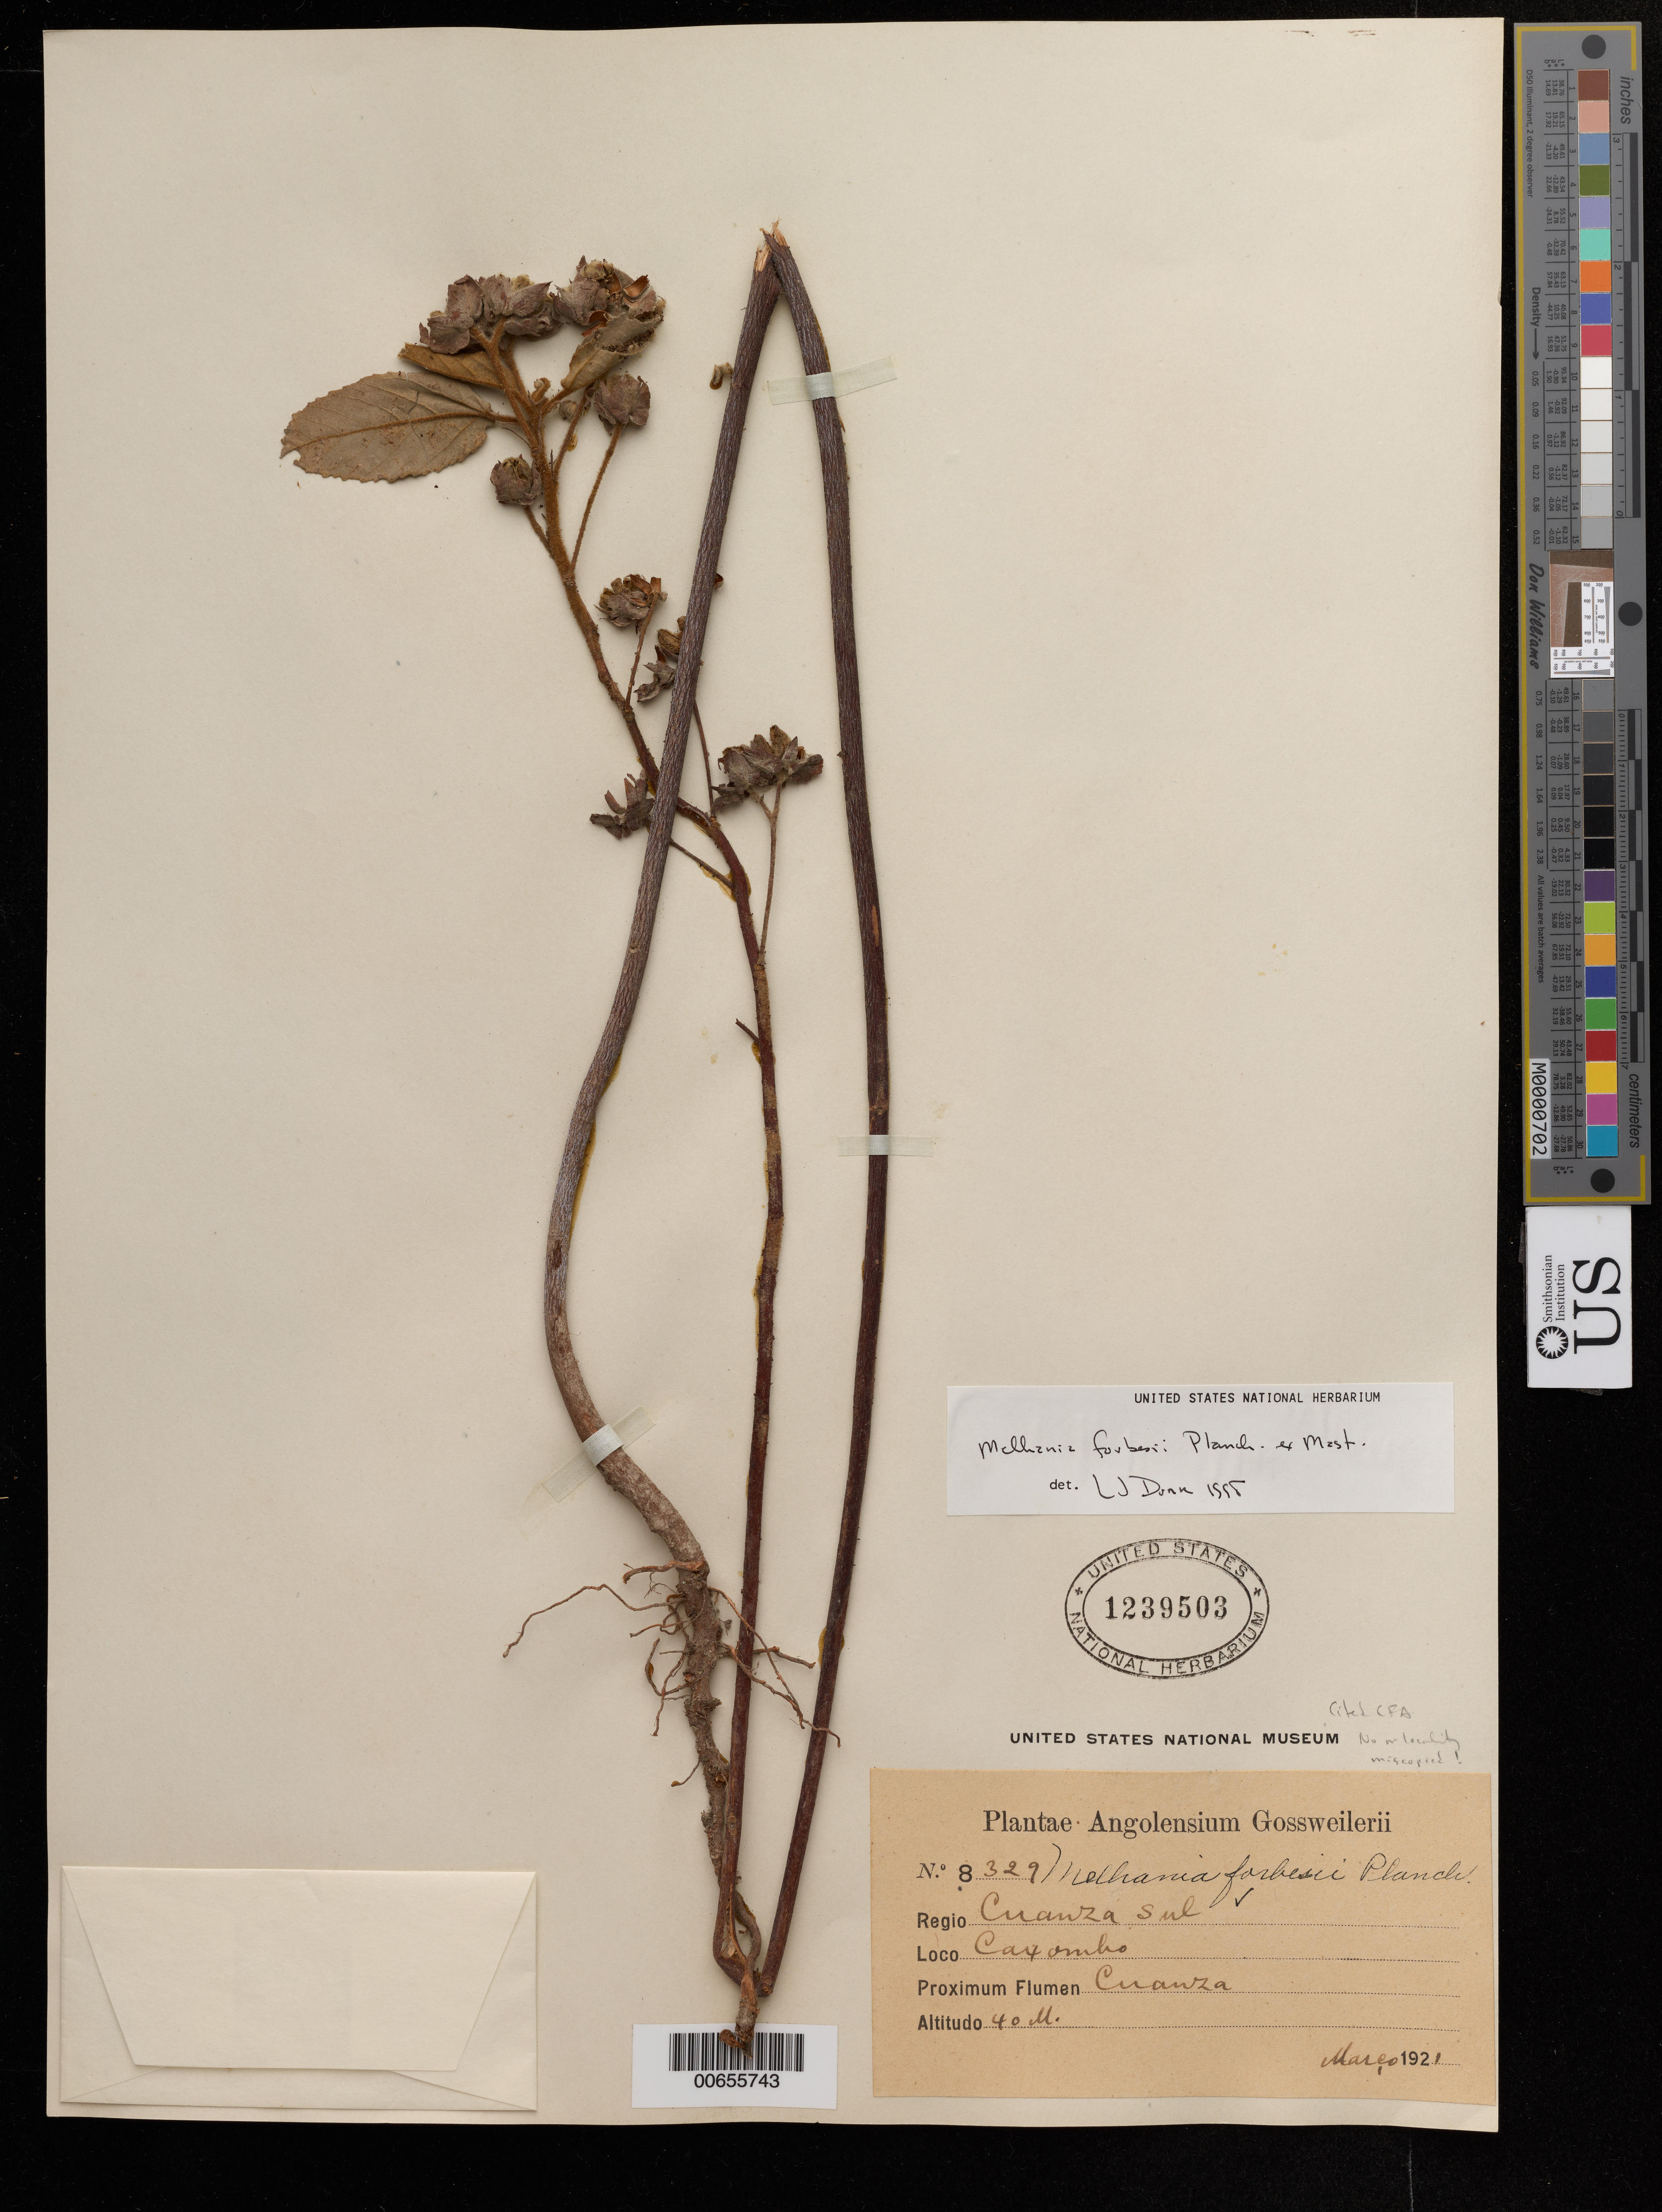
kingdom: Plantae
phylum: Tracheophyta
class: Magnoliopsida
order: Malvales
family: Malvaceae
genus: Melhania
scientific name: Melhania forbesii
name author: Planch. ex Mast.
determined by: Dorr, L. J., (BOT), Smithsonian Institution - National Museum of Natural History (UNITED STATES)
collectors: J. Gossweiler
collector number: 8329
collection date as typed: Mar 1921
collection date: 1921-03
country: Angola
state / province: Cuanza Sul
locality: Caxombo. Proximum Flumen: Cuanza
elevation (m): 40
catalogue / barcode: US 1239503